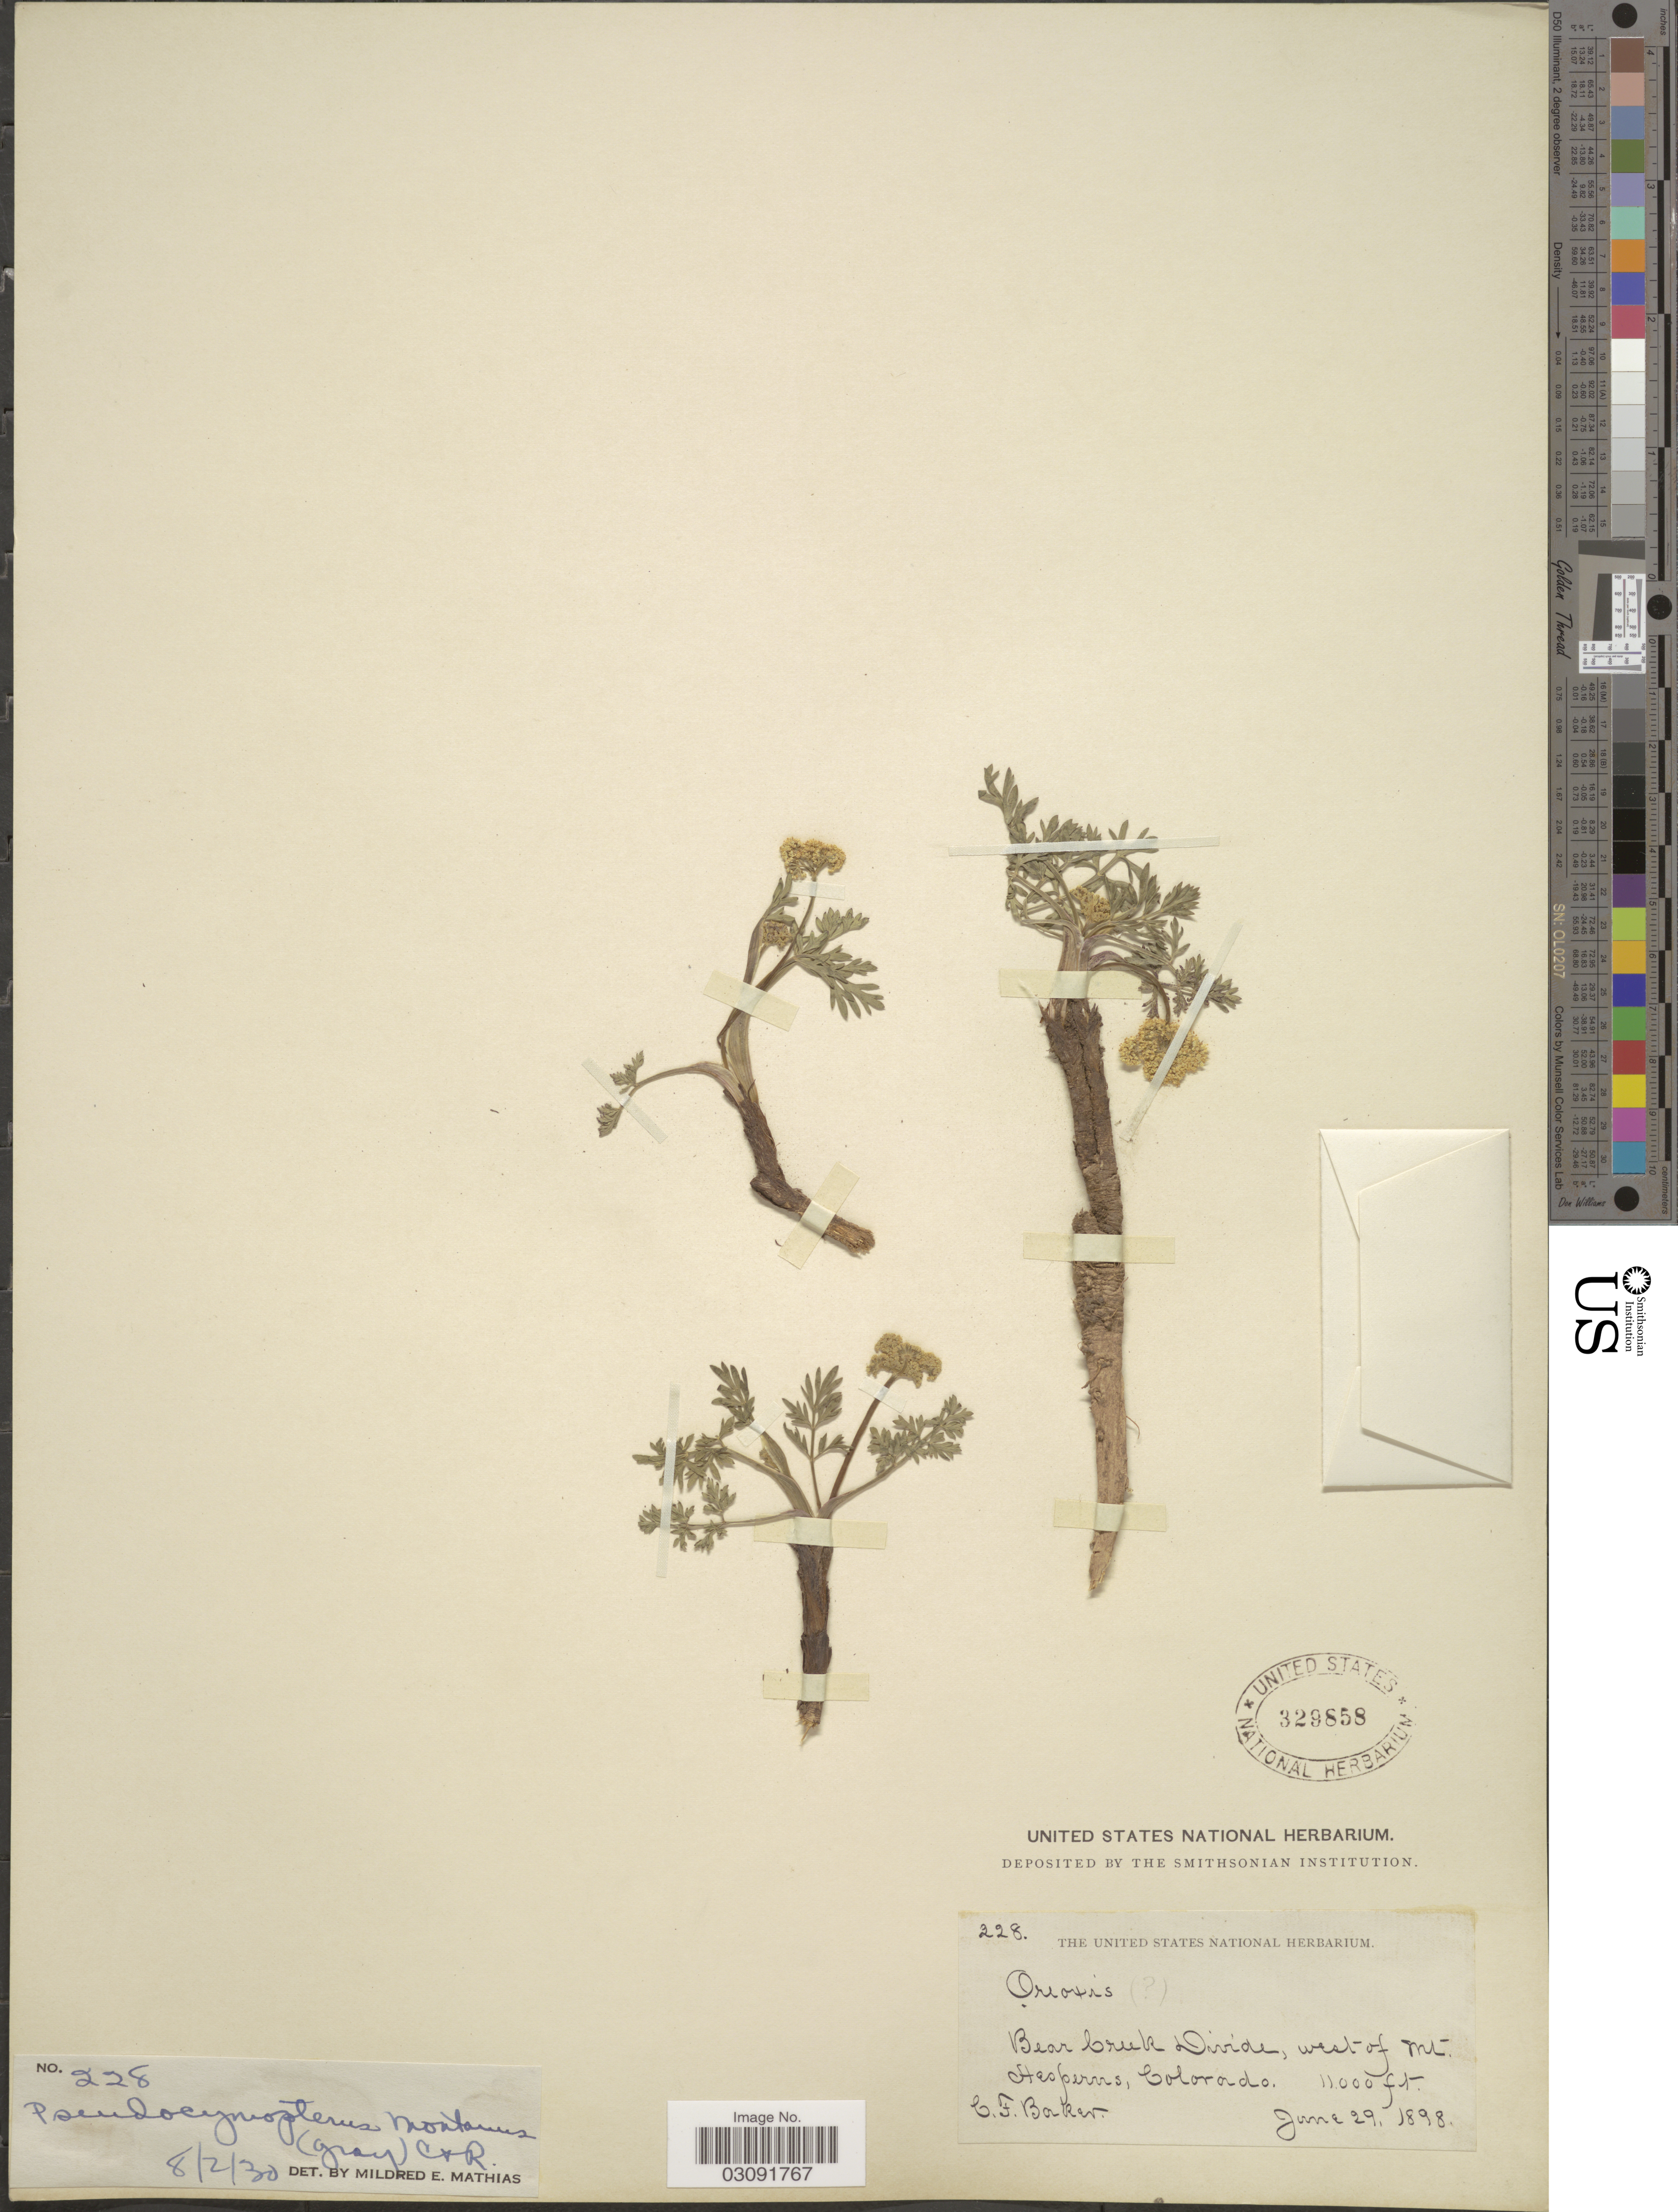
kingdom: Plantae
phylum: Tracheophyta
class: Magnoliopsida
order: Apiales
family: Apiaceae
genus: Pseudocymopterus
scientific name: Pseudocymopterus montanus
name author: (A. Gray) J.M. Coult. & Rose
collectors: C. F. Baker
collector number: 228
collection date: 1898-06-29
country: United States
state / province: Colorado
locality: Bear Creek Divide, west of Mt. Hesperus.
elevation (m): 3353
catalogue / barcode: US 329858